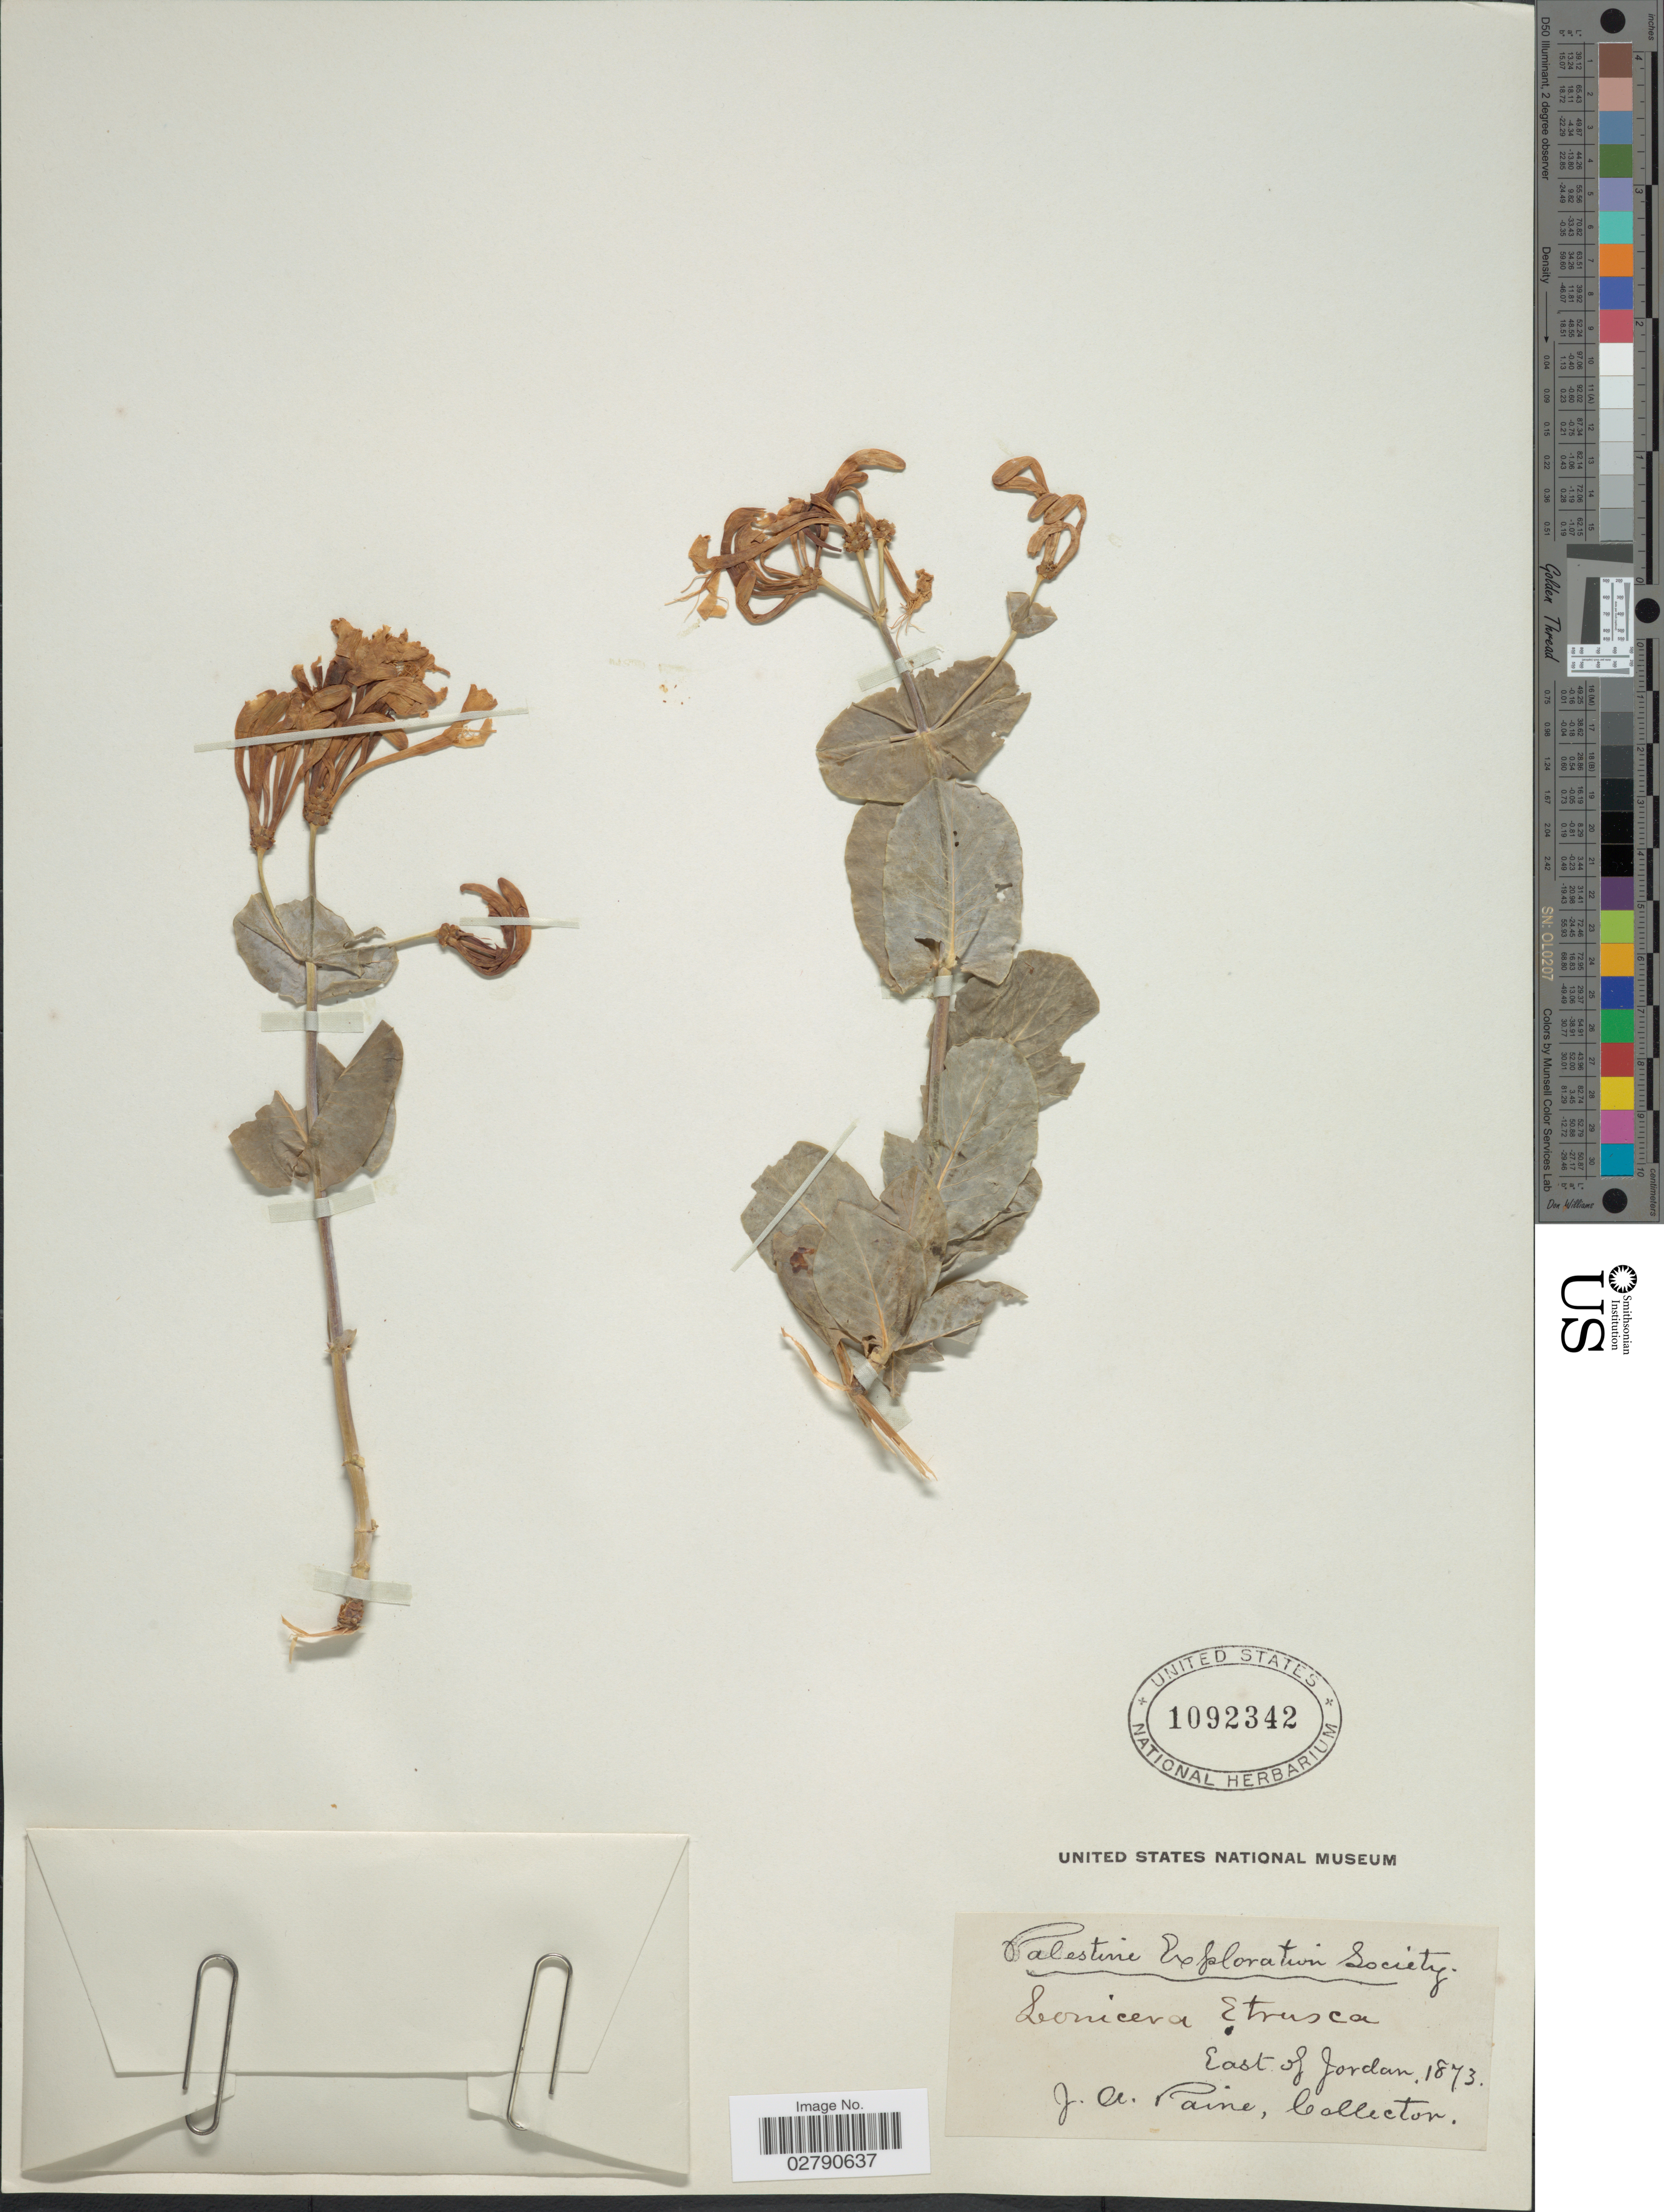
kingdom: Plantae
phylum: Tracheophyta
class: Magnoliopsida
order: Dipsacales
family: Caprifoliaceae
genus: Lonicera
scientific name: Lonicera etrusca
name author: Santi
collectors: J. A. Paine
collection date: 1873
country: Jordan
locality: Palestine Exploration Society. East of Jordan.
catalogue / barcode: US 1092342